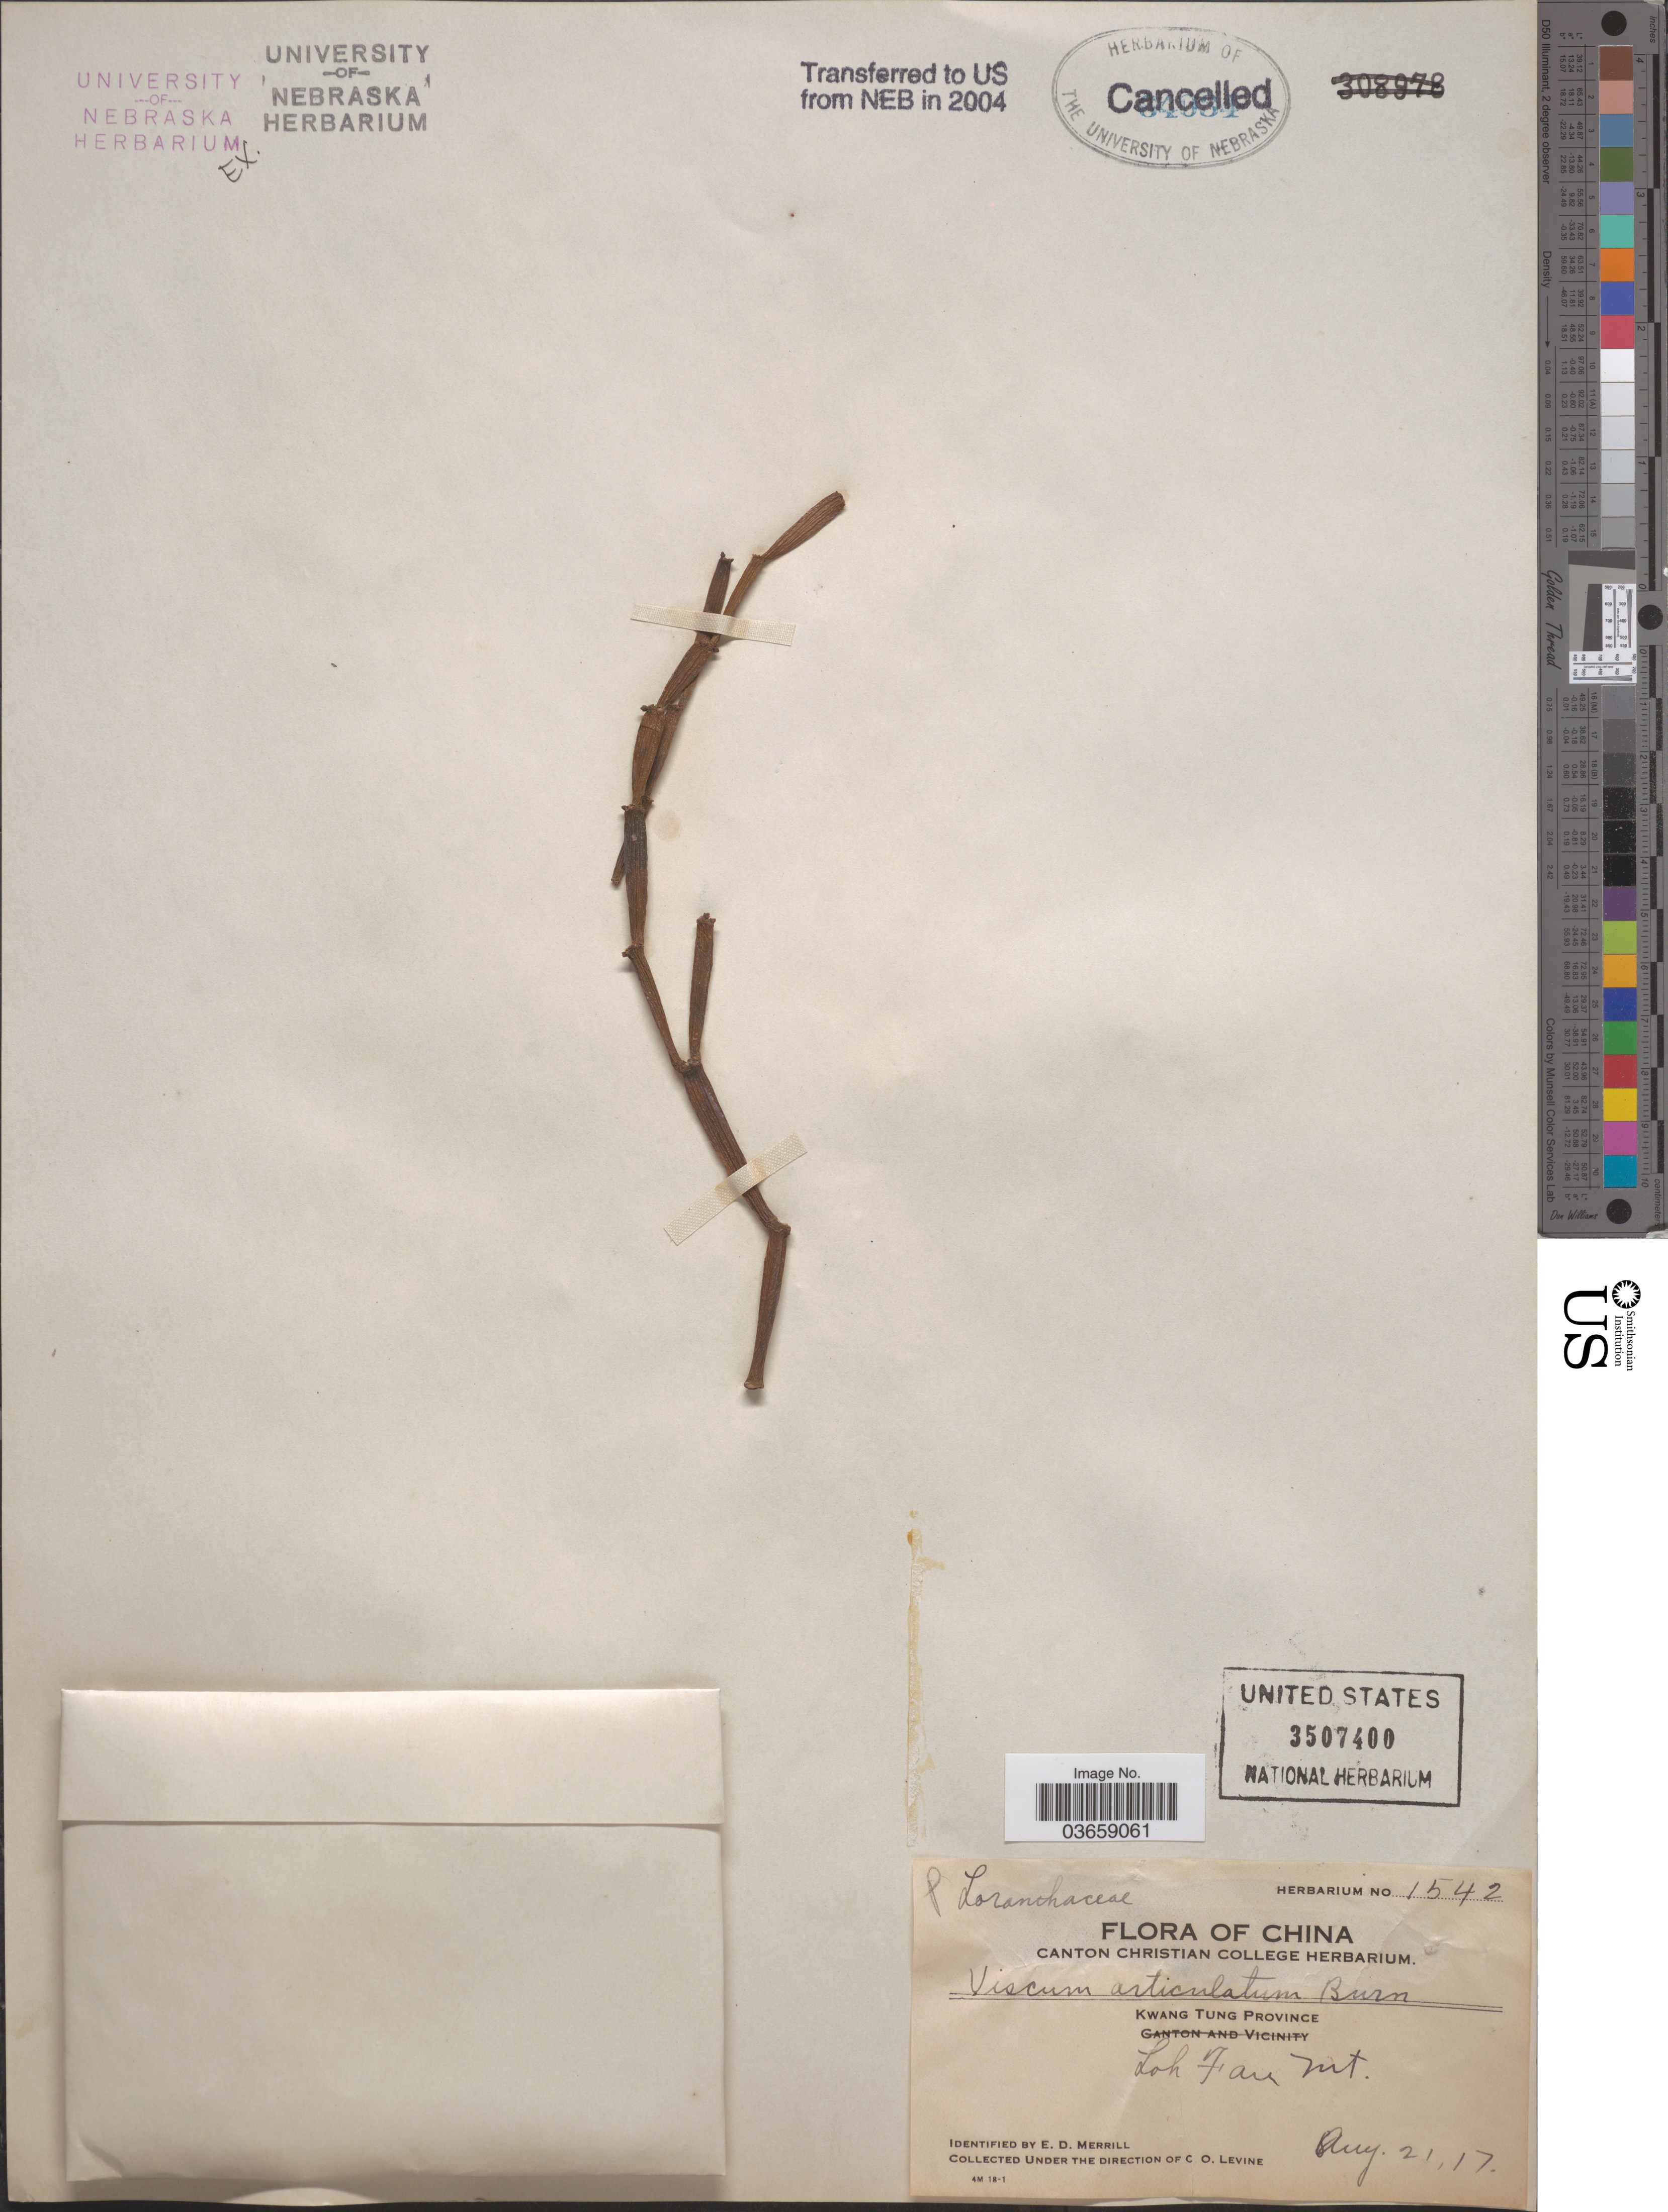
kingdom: Plantae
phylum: Tracheophyta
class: Magnoliopsida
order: Santalales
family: Viscaceae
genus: Viscum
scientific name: Viscum articulatum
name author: Burm. f.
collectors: C. O. Levine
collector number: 1542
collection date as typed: Transcribed d/m/y: 21/8/17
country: China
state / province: Guangdong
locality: Kwang Tung Province. Loh Fau Mt.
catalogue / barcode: US 3507400